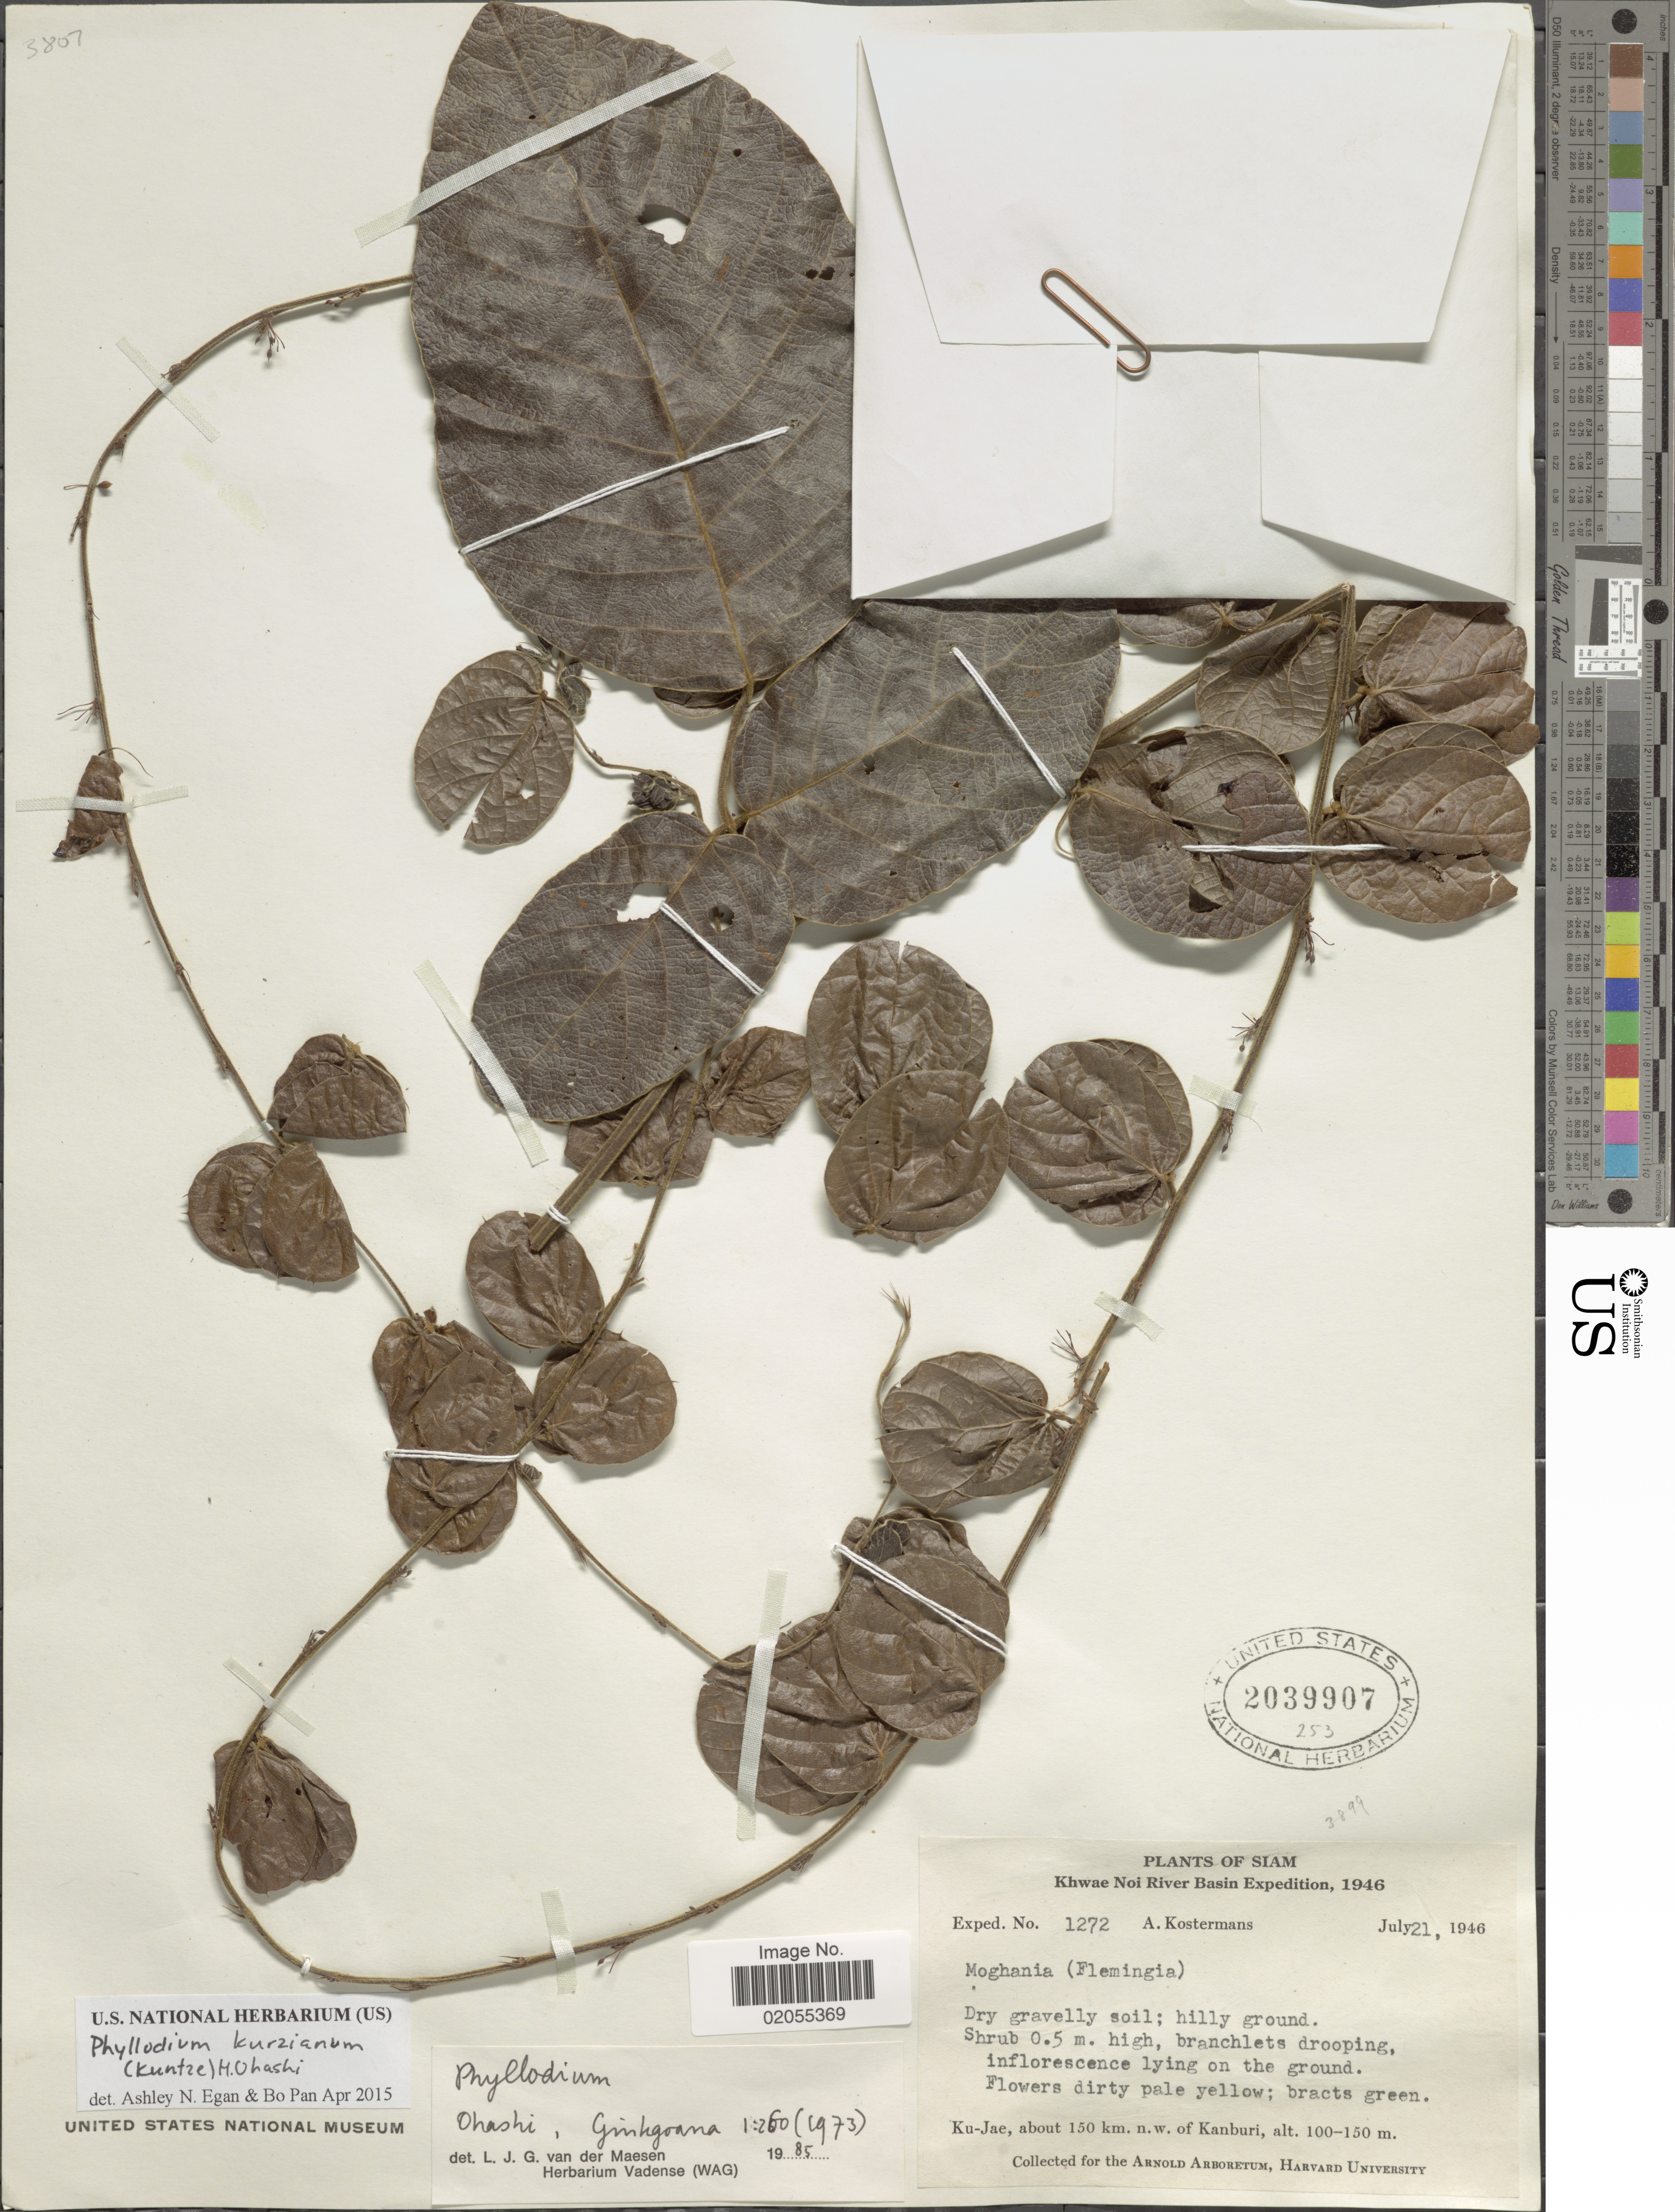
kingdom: Plantae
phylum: Tracheophyta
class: Magnoliopsida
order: Fabales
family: Fabaceae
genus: Phyllodium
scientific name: Phyllodium kurzianum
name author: (Kuntze) H. Ohashi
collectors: A. J. G. Kostermans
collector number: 1272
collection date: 1946-07-21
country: Thailand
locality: Siam, Khwae Noi River Basin, Ku-Jae, about 150 km n.w. of Kanburi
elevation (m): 100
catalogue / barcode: US 2039907